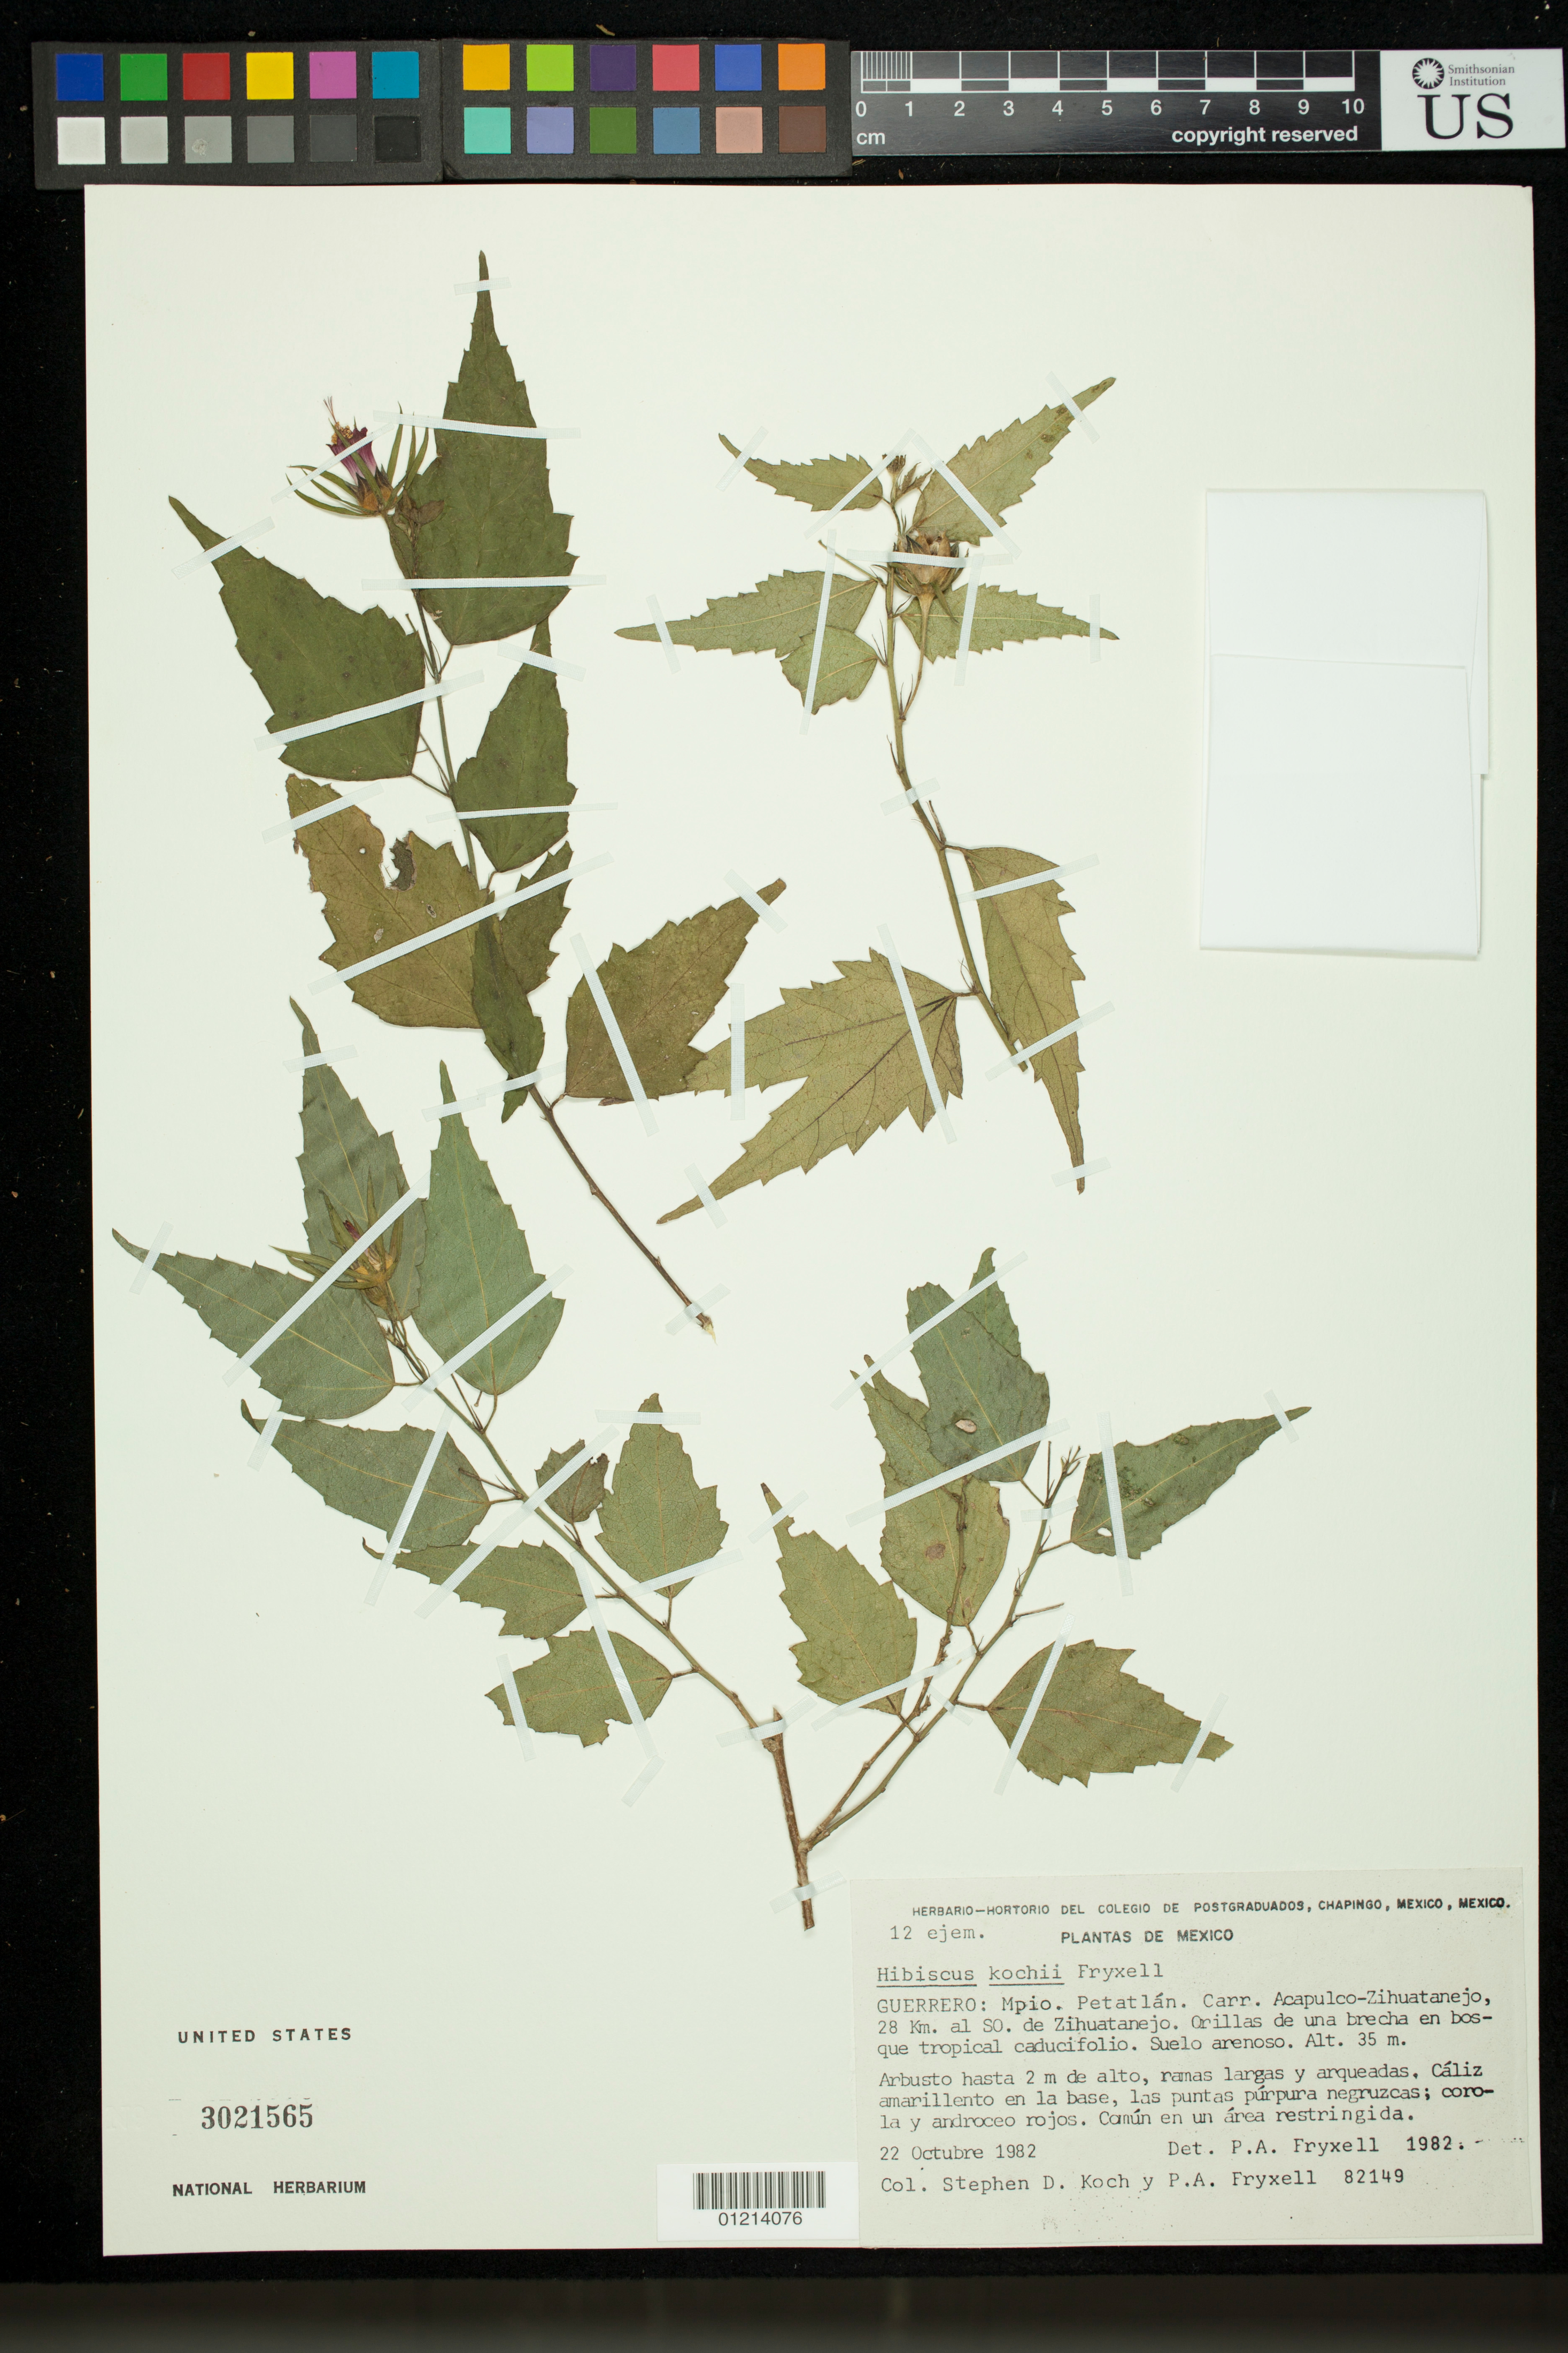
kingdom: Plantae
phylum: Tracheophyta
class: Magnoliopsida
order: Malvales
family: Malvaceae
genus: Hibiscus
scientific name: Hibiscus kochii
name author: Fryxell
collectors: S. D. Koch & P. A. Fryxell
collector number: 82149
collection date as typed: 22 Oct 1982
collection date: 1982-10-22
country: Mexico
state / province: Guerrero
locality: Guerrero: Mpio. Petatlan. Carr. Acapulco-Zihuatanejo, 28 Km. al SO. de Zihuatanejo. Orillas de una brecha en bosque tropical caducifolio. Suelo arenoso.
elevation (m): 35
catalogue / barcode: US 3021565